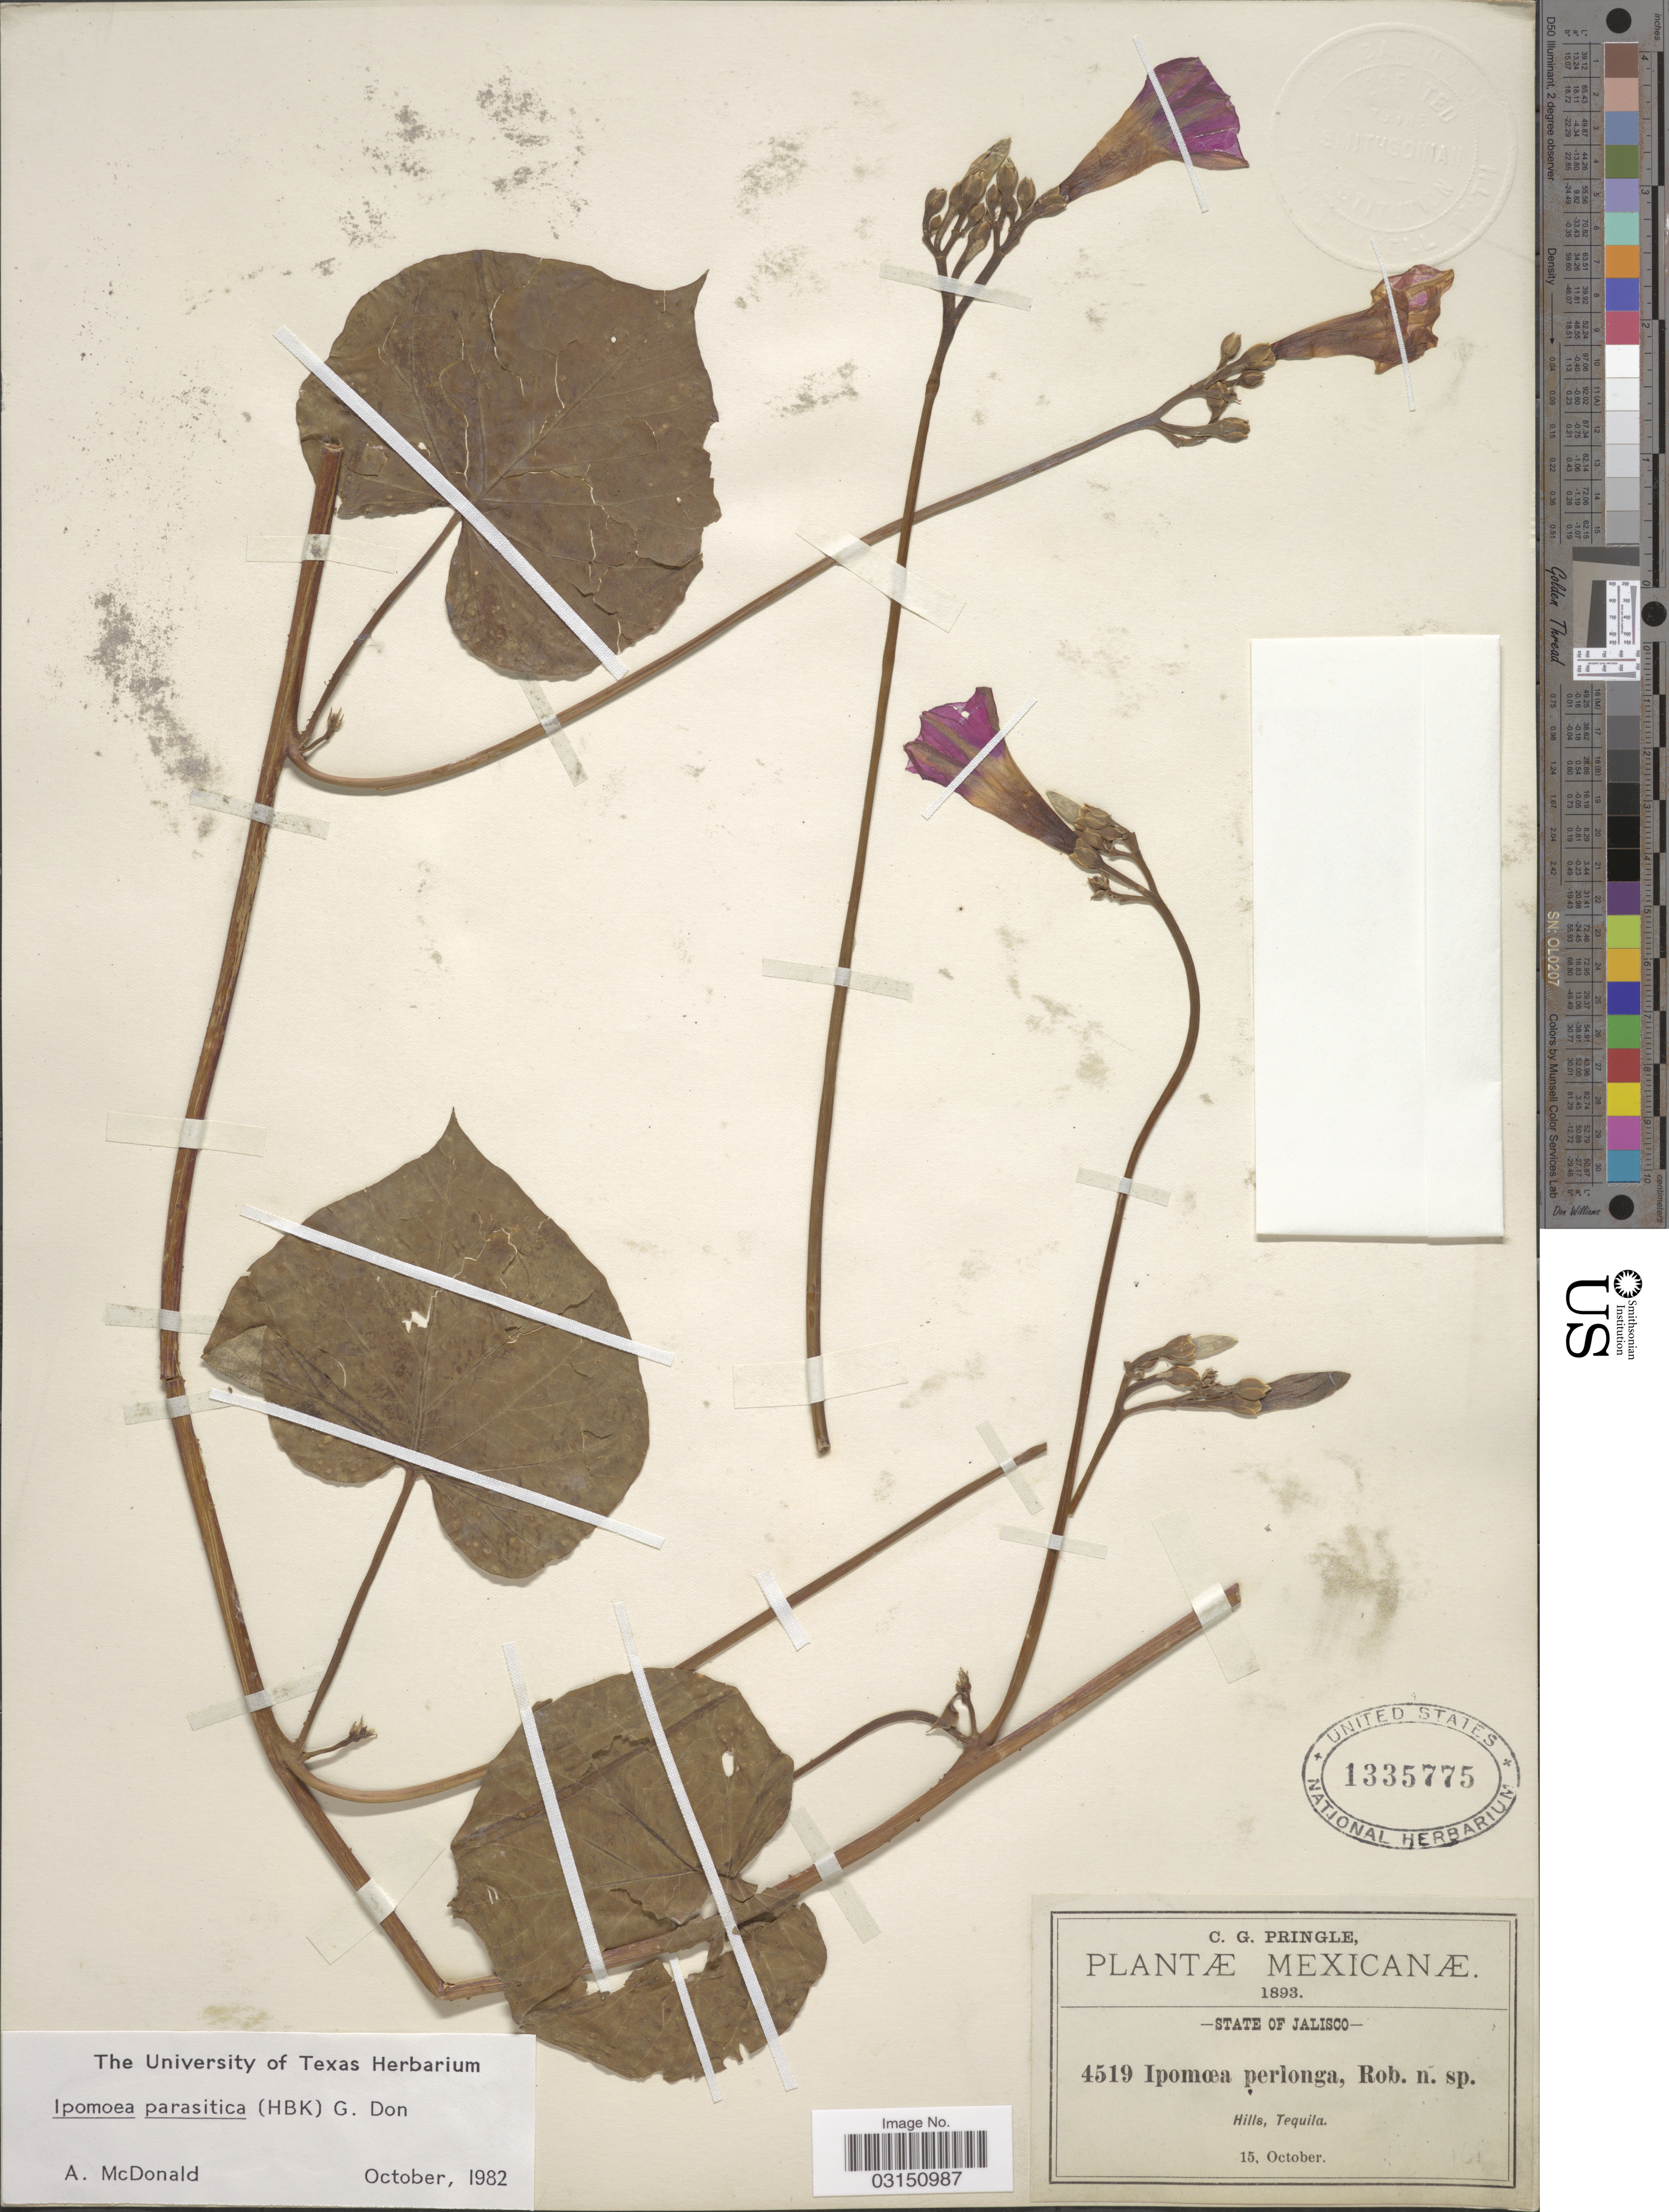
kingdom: Plantae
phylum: Tracheophyta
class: Magnoliopsida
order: Solanales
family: Convolvulaceae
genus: Ipomoea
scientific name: Ipomoea parasitica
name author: (Kunth) G. Don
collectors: C. G. Pringle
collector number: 4519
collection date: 1893-10-15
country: Mexico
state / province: Jalisco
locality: Hills, Tequila.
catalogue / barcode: US 1335775